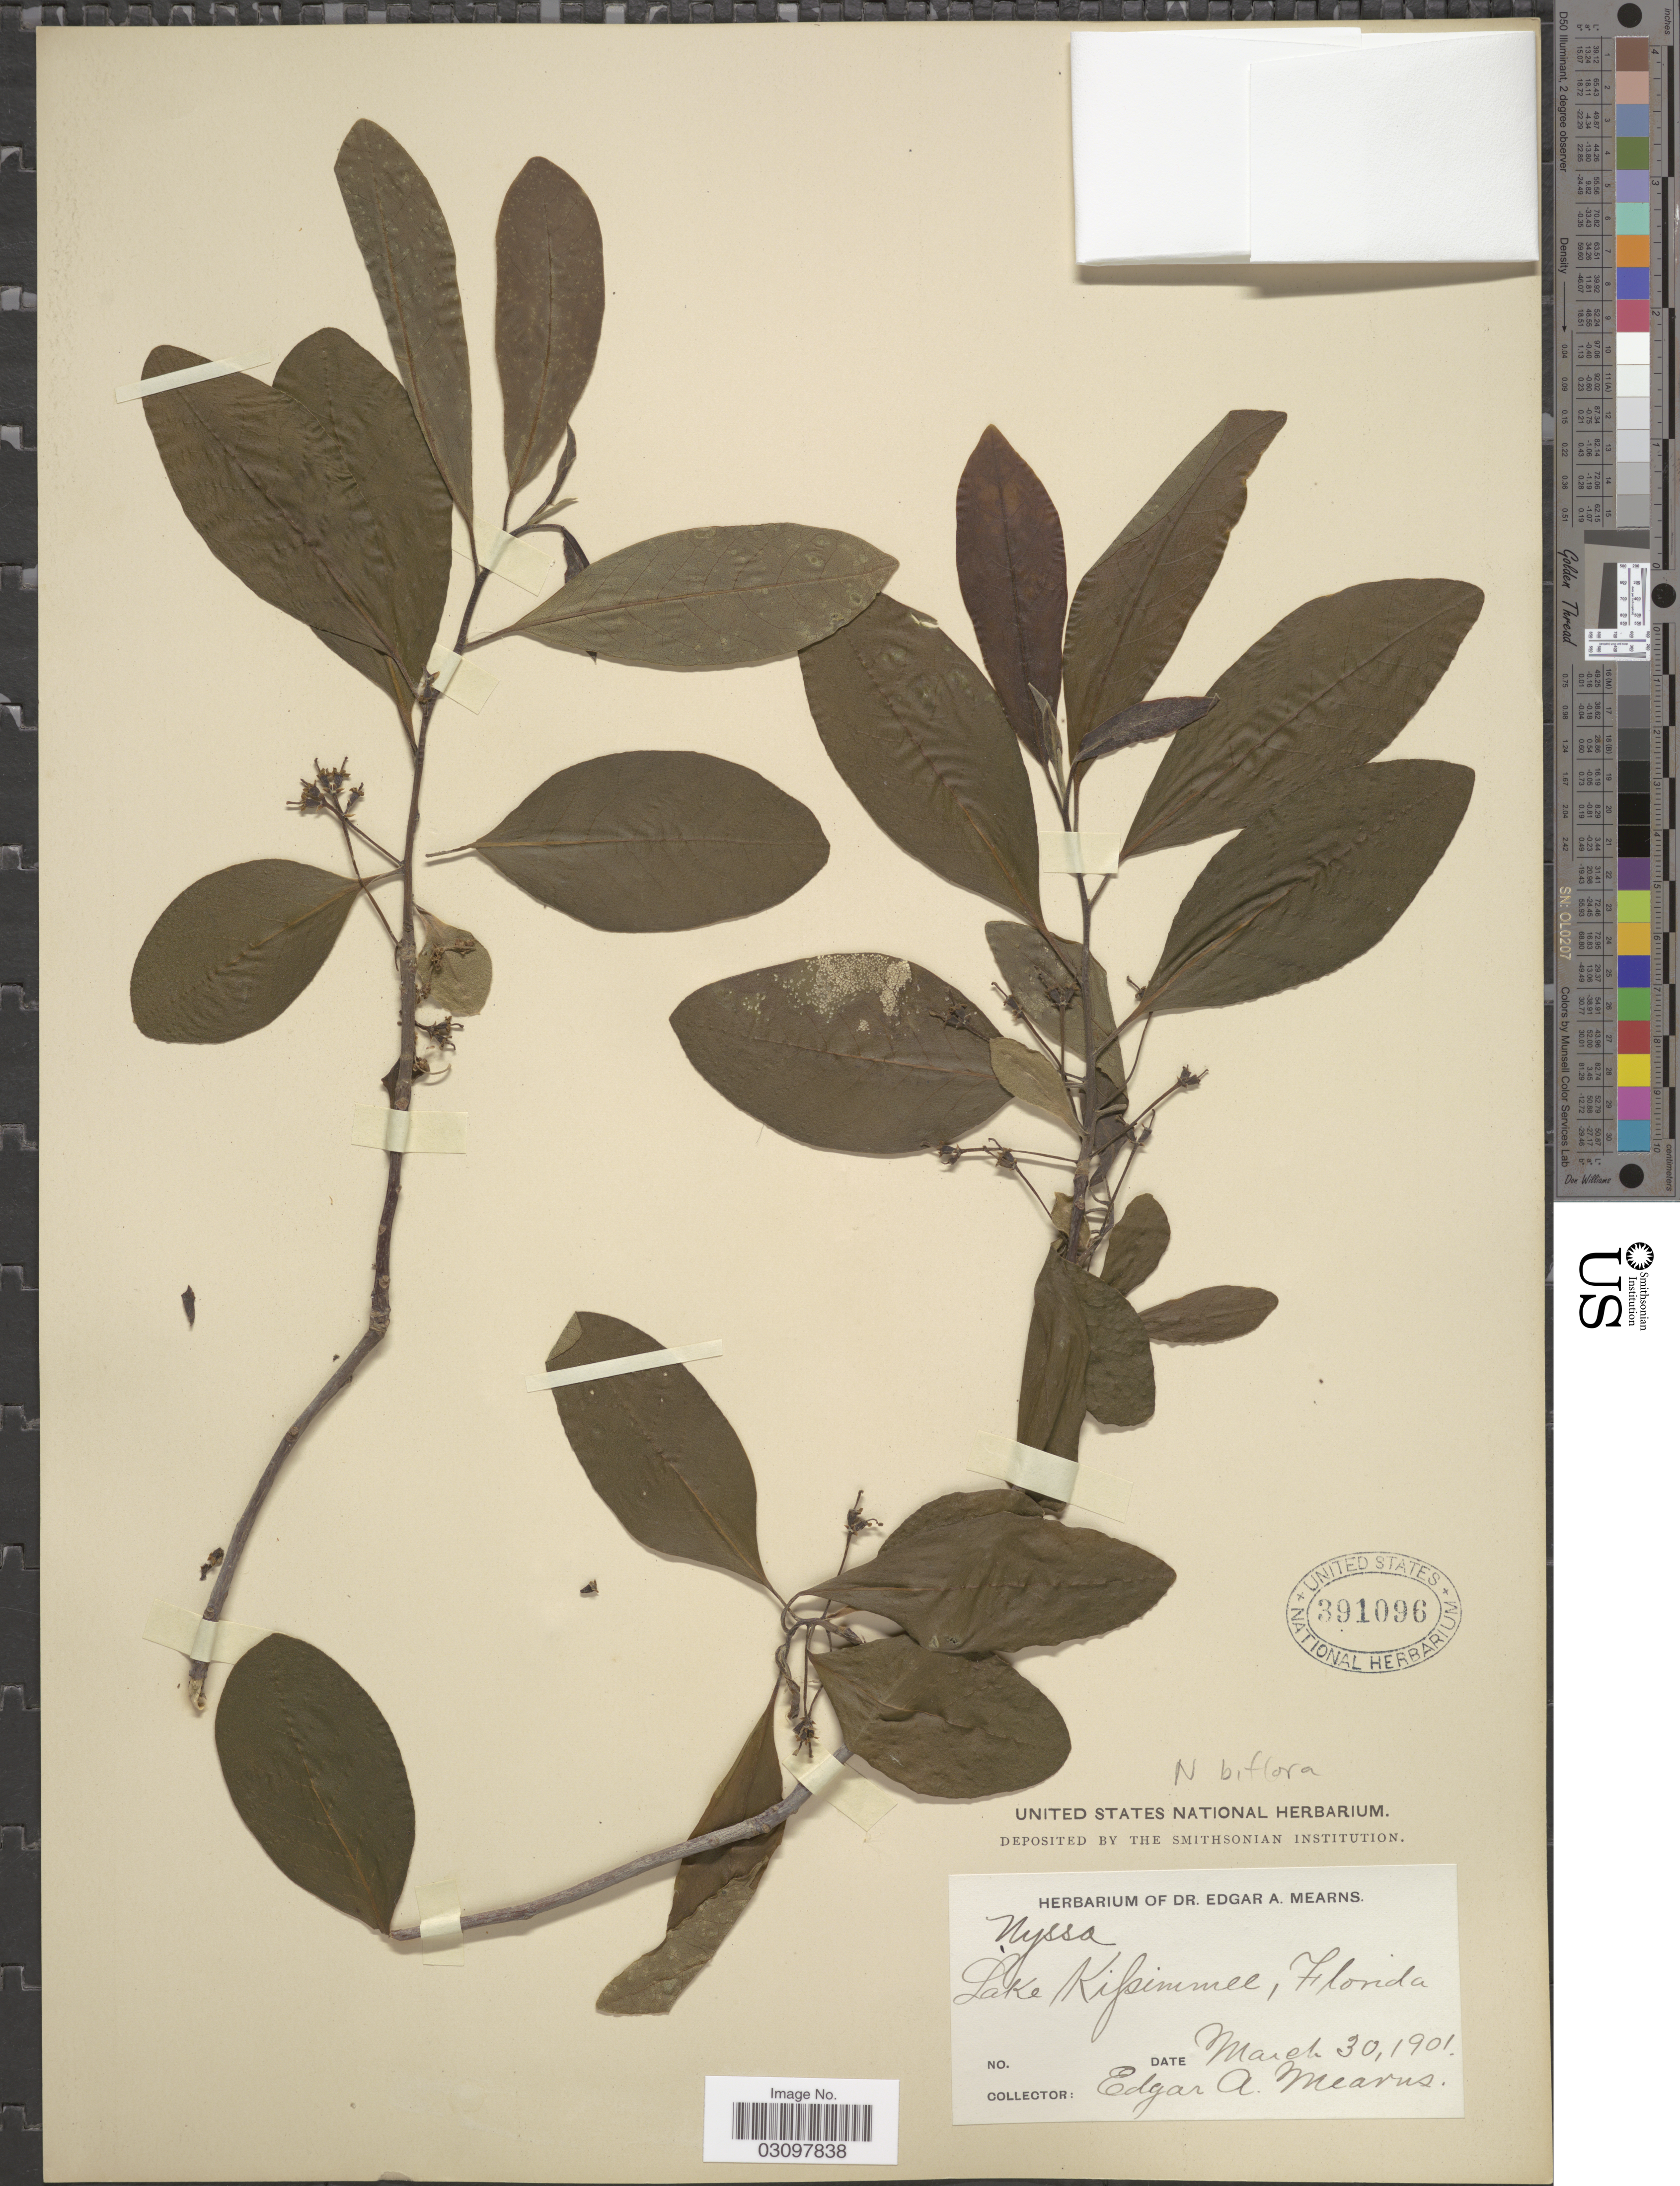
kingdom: Plantae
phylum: Tracheophyta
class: Magnoliopsida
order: Cornales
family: Nyssaceae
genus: Nyssa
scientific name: Nyssa biflora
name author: Walter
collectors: E. A. Mearns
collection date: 1901-03-30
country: United States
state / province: Florida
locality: Lake Kissimmee.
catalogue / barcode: US 391096